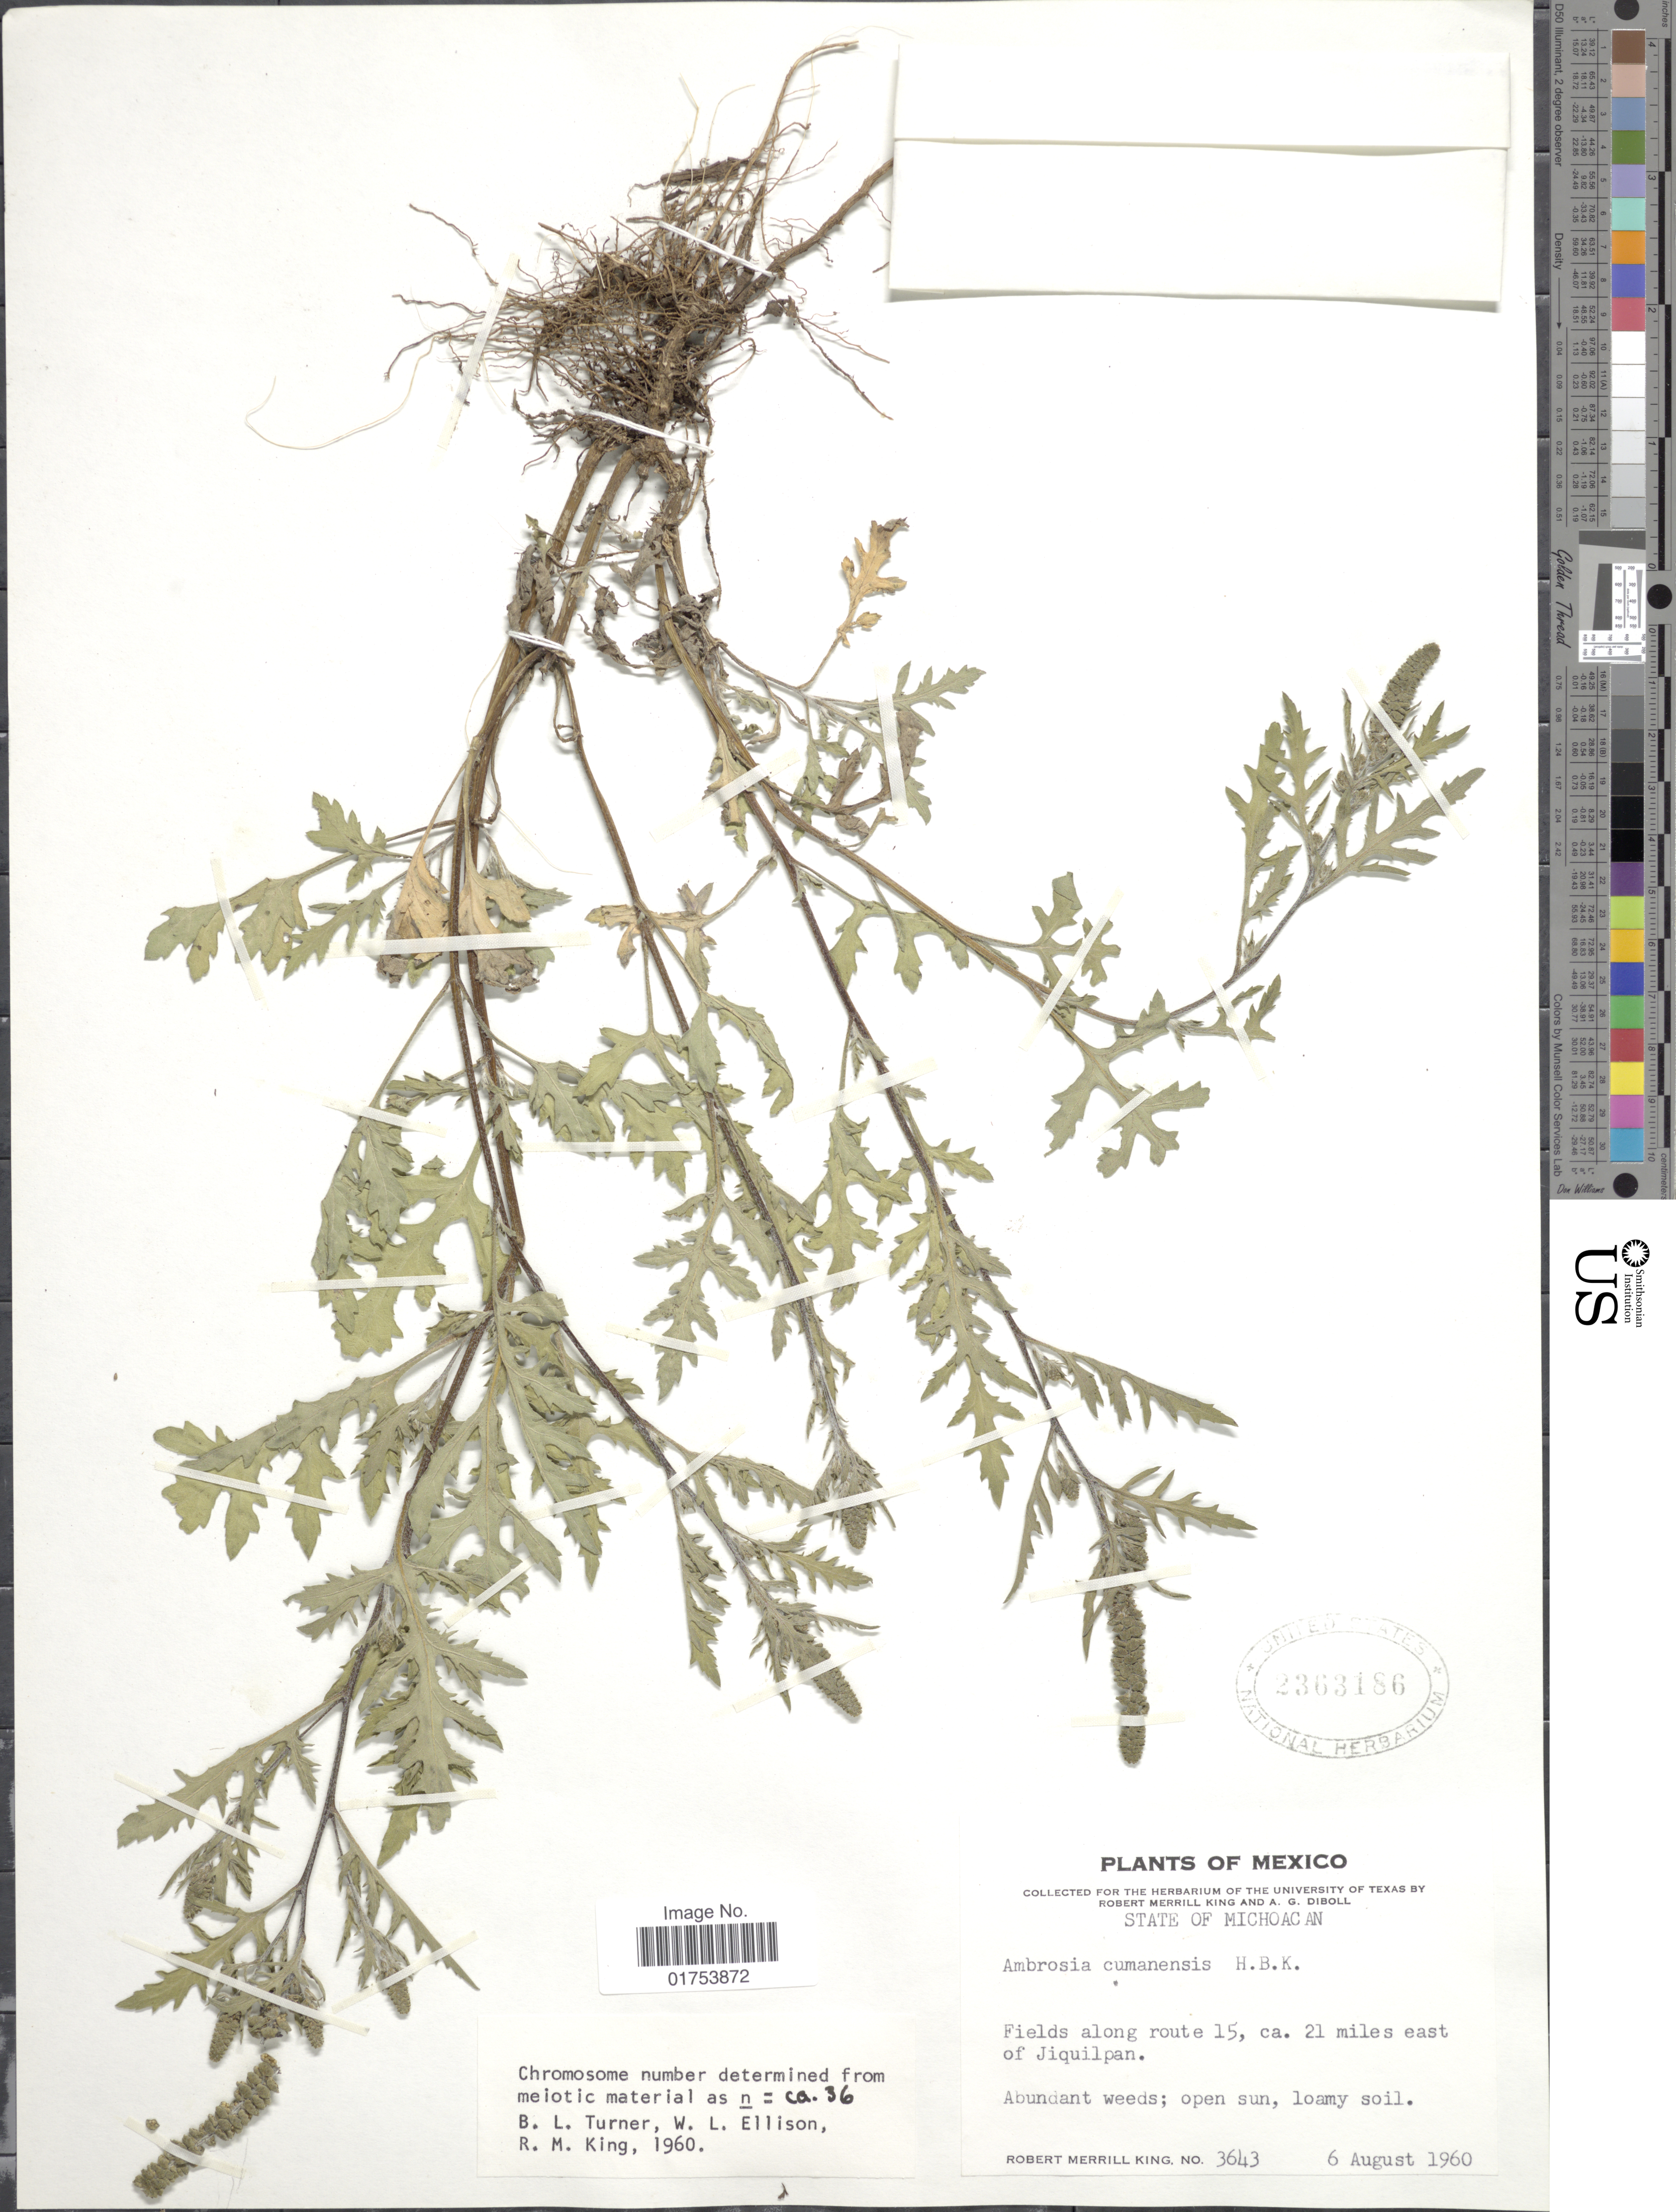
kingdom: Plantae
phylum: Tracheophyta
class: Magnoliopsida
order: Asterales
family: Asteraceae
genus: Ambrosia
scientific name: Ambrosia cumanensis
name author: Kunth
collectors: R. M. King & A. Diboll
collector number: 3643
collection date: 1960-08-06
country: Mexico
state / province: Michoacán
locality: Fields along route 15, ca. 21 miles east of Jiquilpan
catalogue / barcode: US 2363186